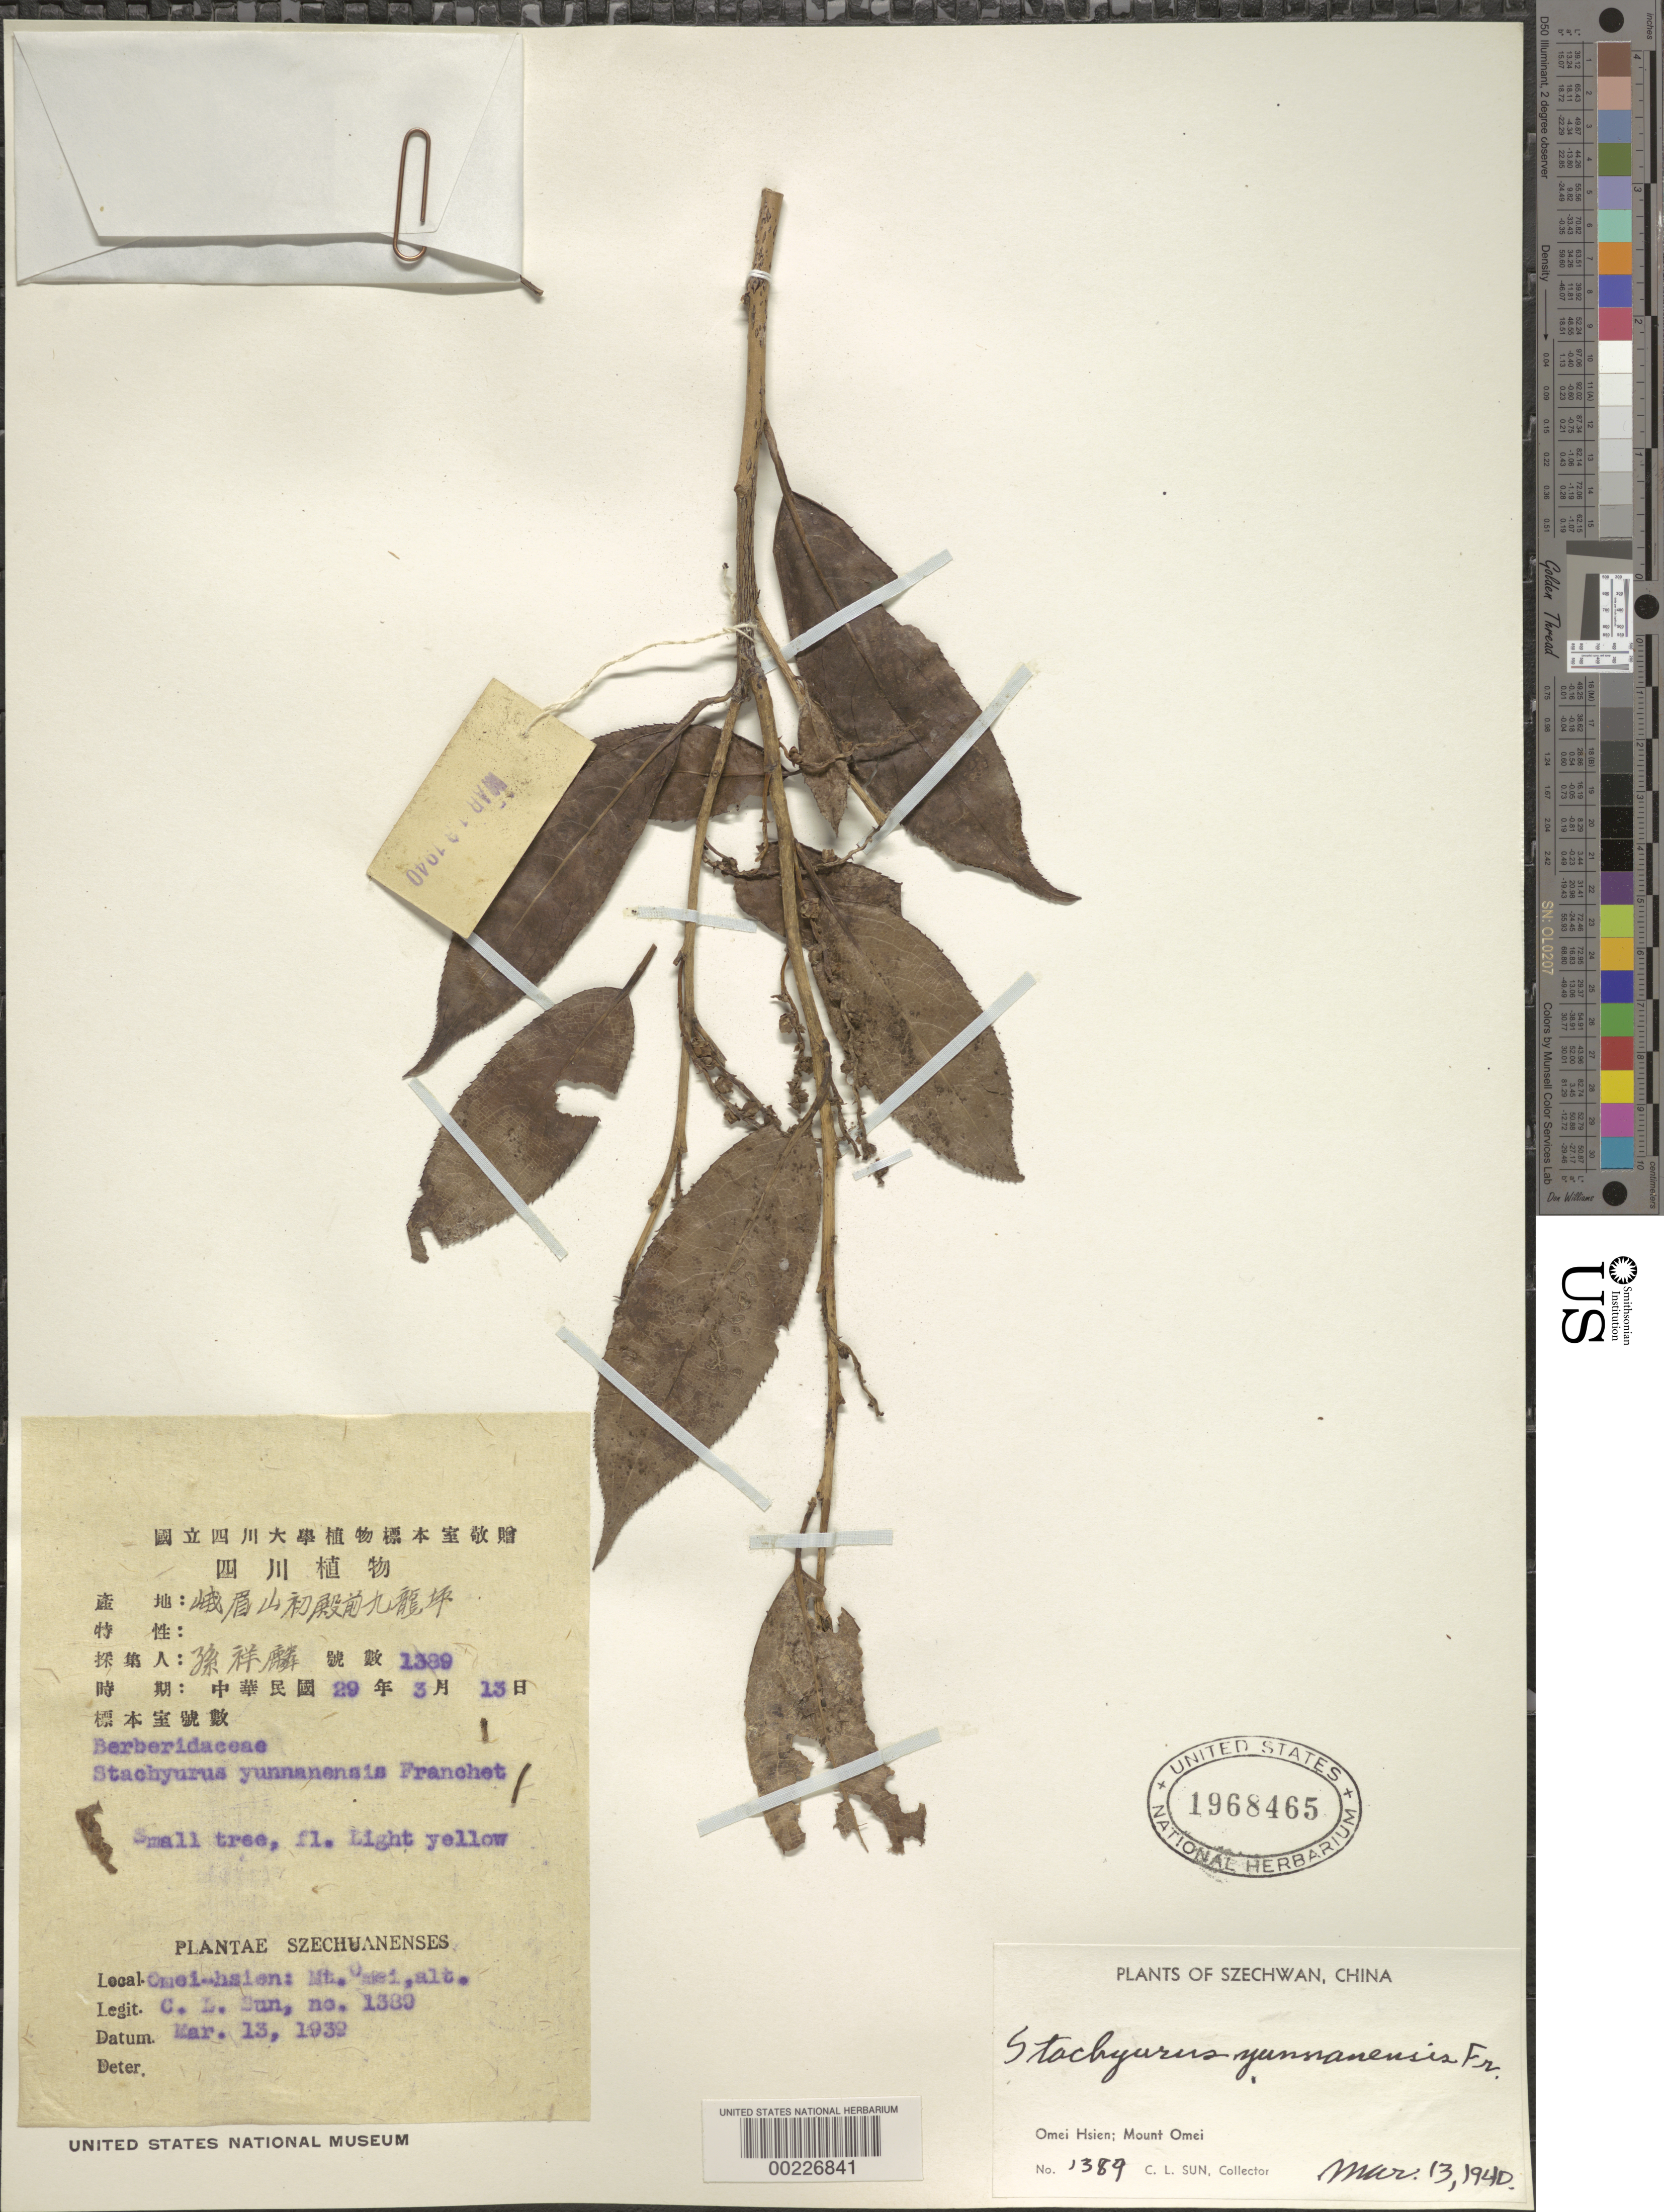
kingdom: Plantae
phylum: Tracheophyta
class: Magnoliopsida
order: Crossosomatales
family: Stachyuraceae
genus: Stachyurus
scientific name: Stachyurus yunnanensis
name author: Franch.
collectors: C. Sun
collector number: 1389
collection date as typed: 13 Mar 1940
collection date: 1940-03-13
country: China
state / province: Sichuan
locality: Omei hsien; mount omei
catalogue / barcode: US 1968465